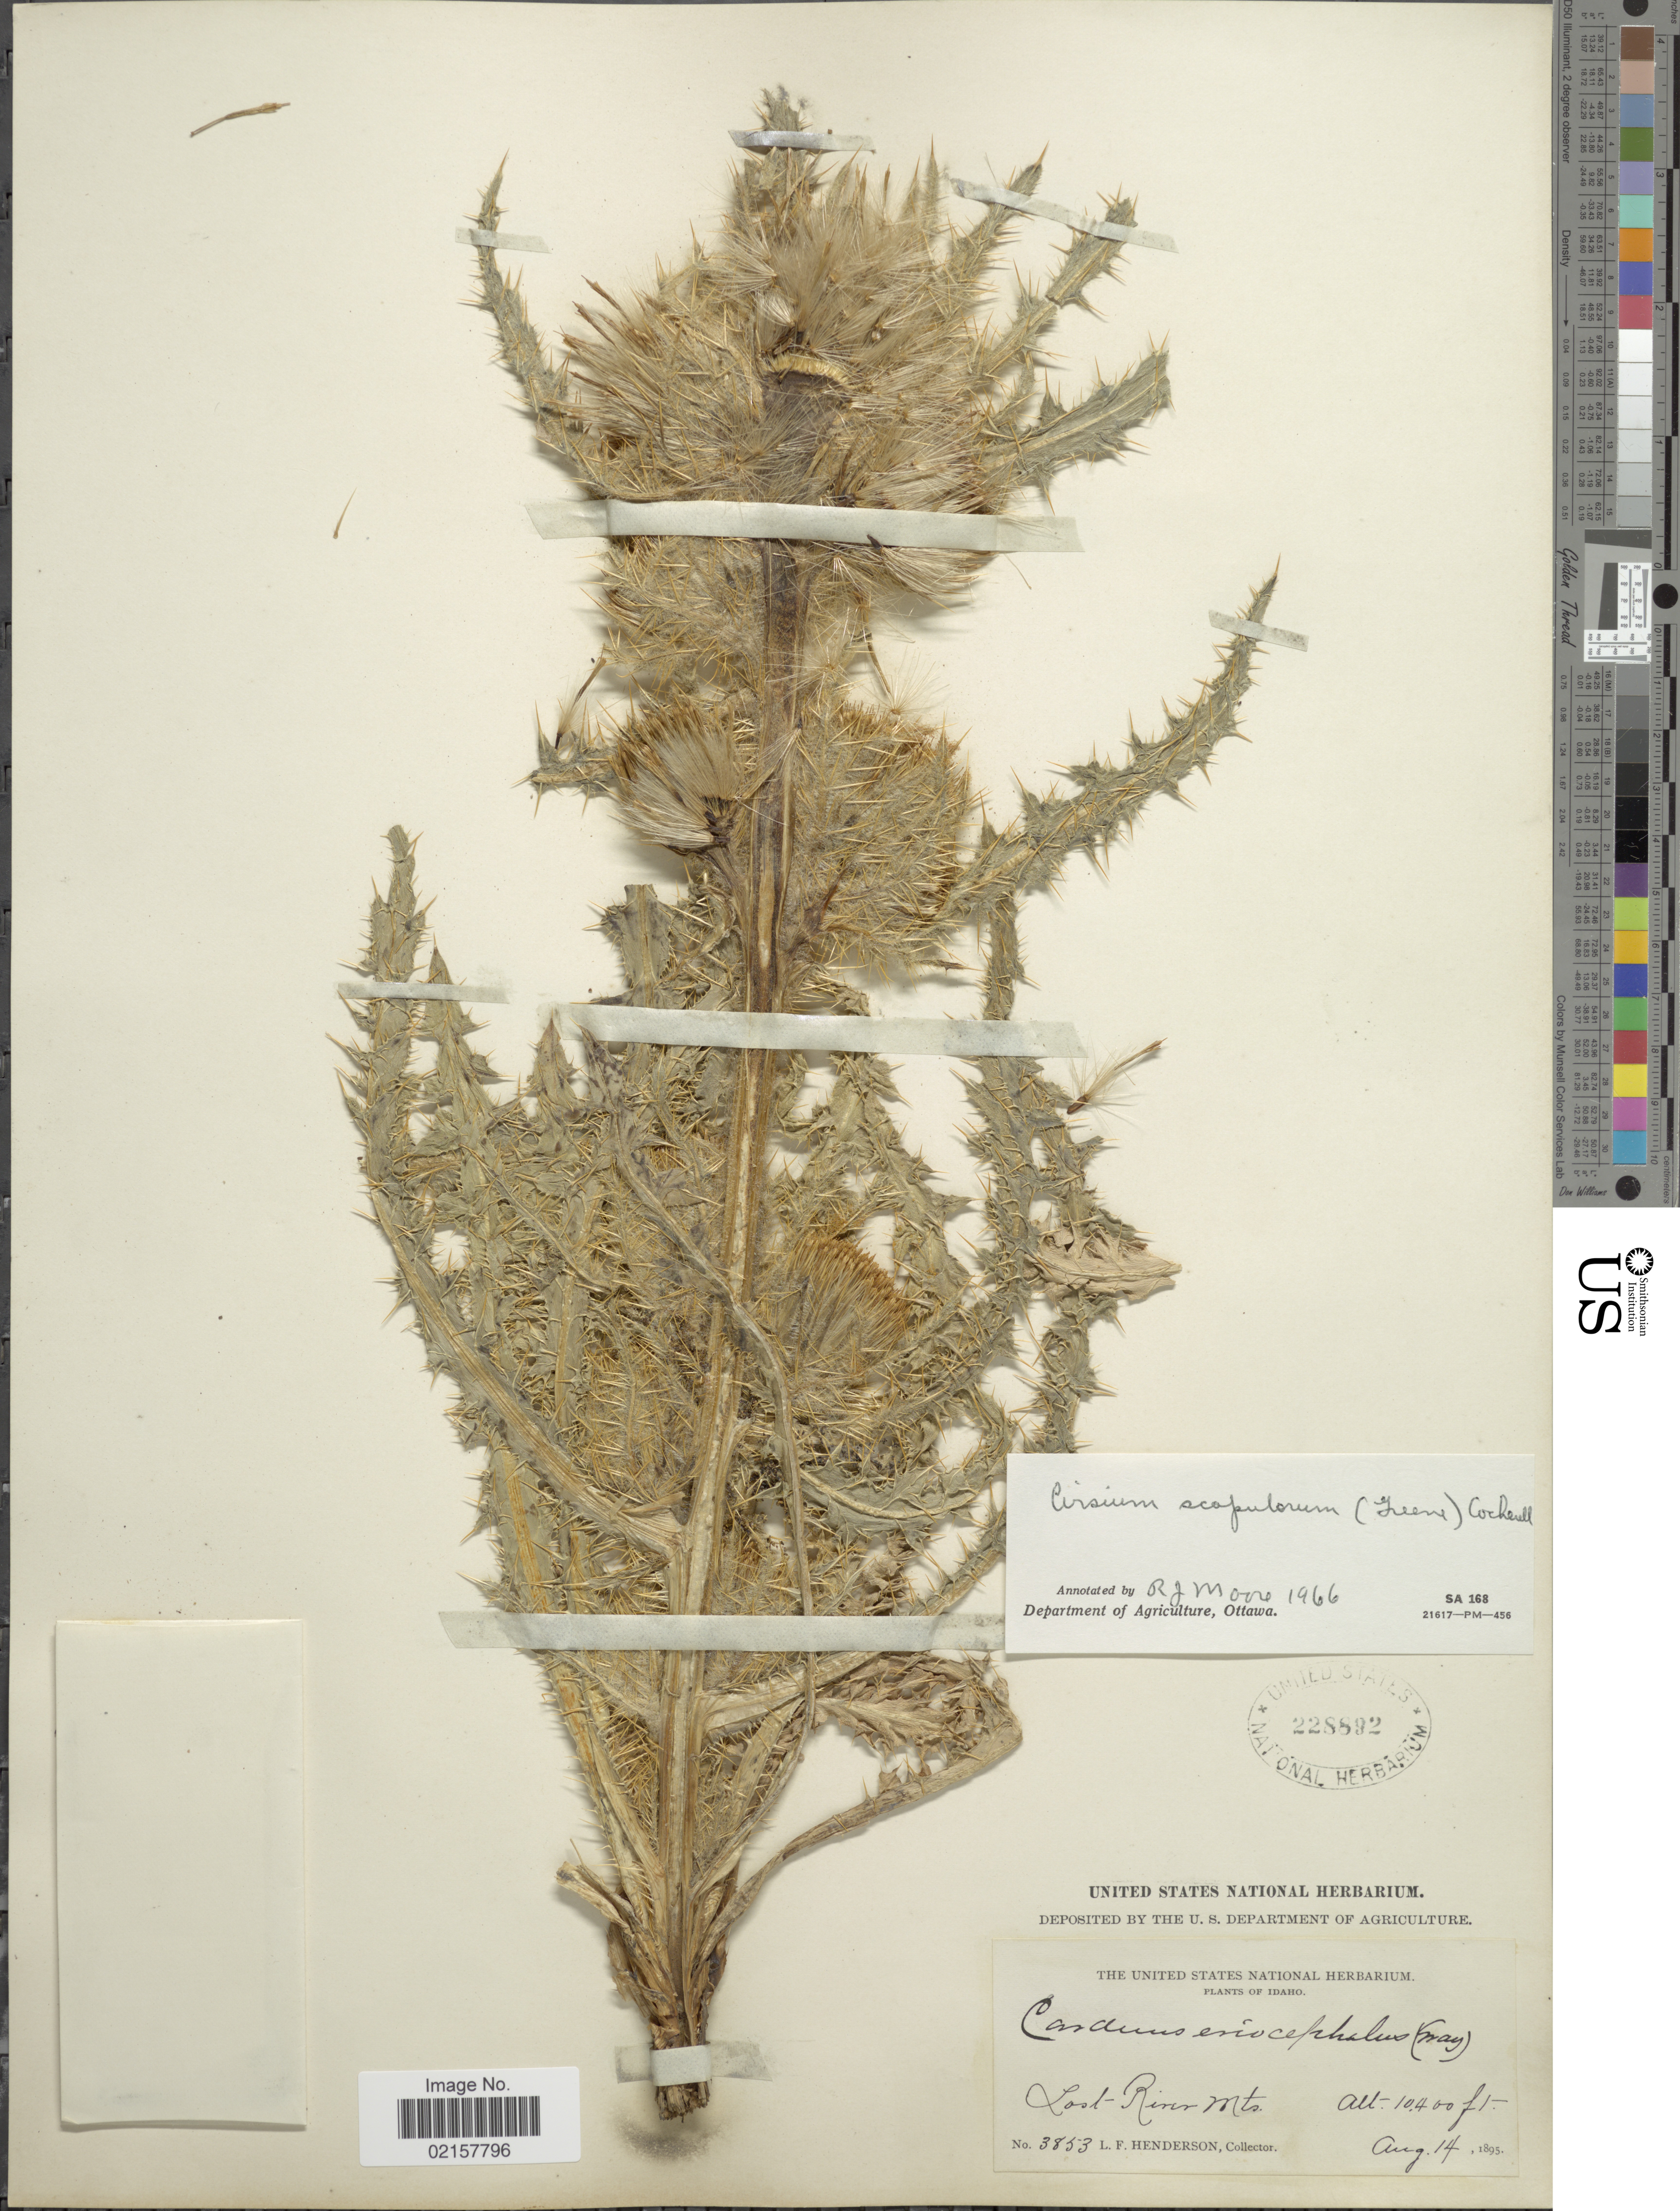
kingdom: Plantae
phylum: Tracheophyta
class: Magnoliopsida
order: Asterales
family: Asteraceae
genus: Cirsium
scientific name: Cirsium scopulorum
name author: (Greene) Cockerell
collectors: L. Henderson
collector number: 3853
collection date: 1895-08-14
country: United States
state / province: Idaho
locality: Lost River Mts.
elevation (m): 3170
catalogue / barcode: US 228892